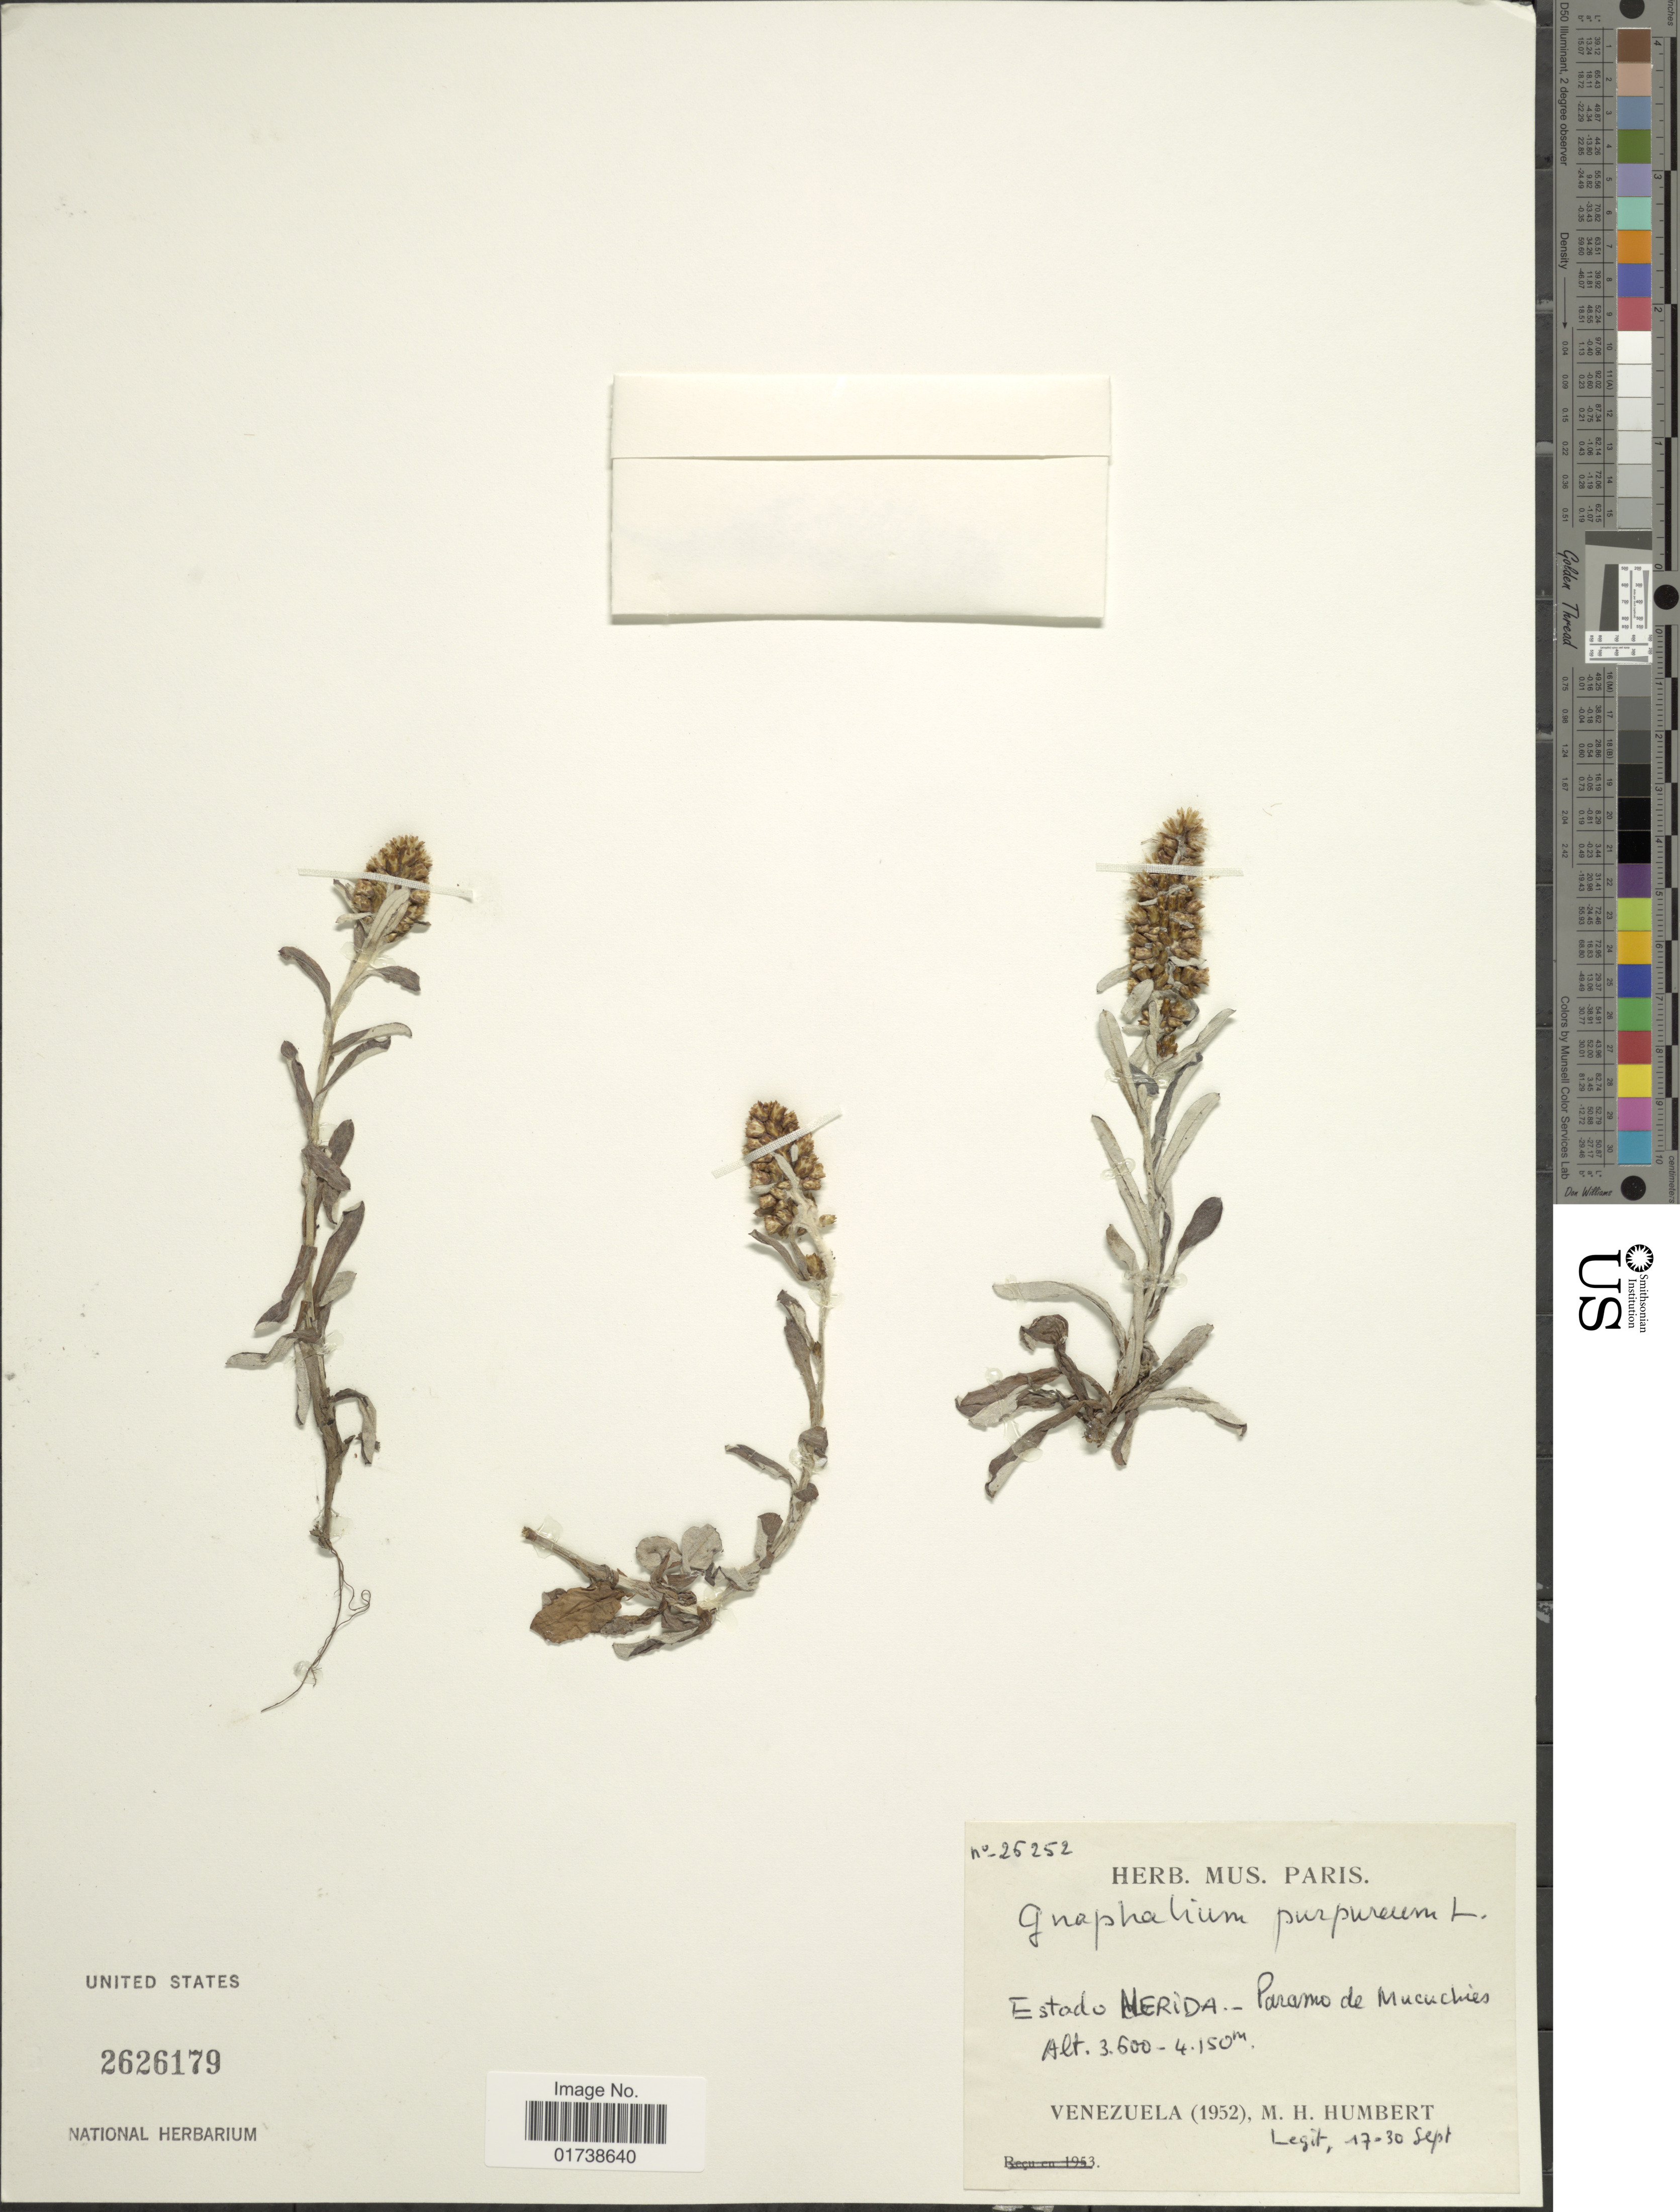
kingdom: Plantae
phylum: Tracheophyta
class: Magnoliopsida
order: Asterales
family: Asteraceae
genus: Gamochaeta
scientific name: Gamochaeta purpurea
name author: (L.) Cabrera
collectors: M. Humbert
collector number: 25252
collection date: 1952-09-17/1952-09-30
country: Venezuela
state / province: Mérida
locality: Paramo de Mucuchies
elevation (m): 3600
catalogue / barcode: US 2626179